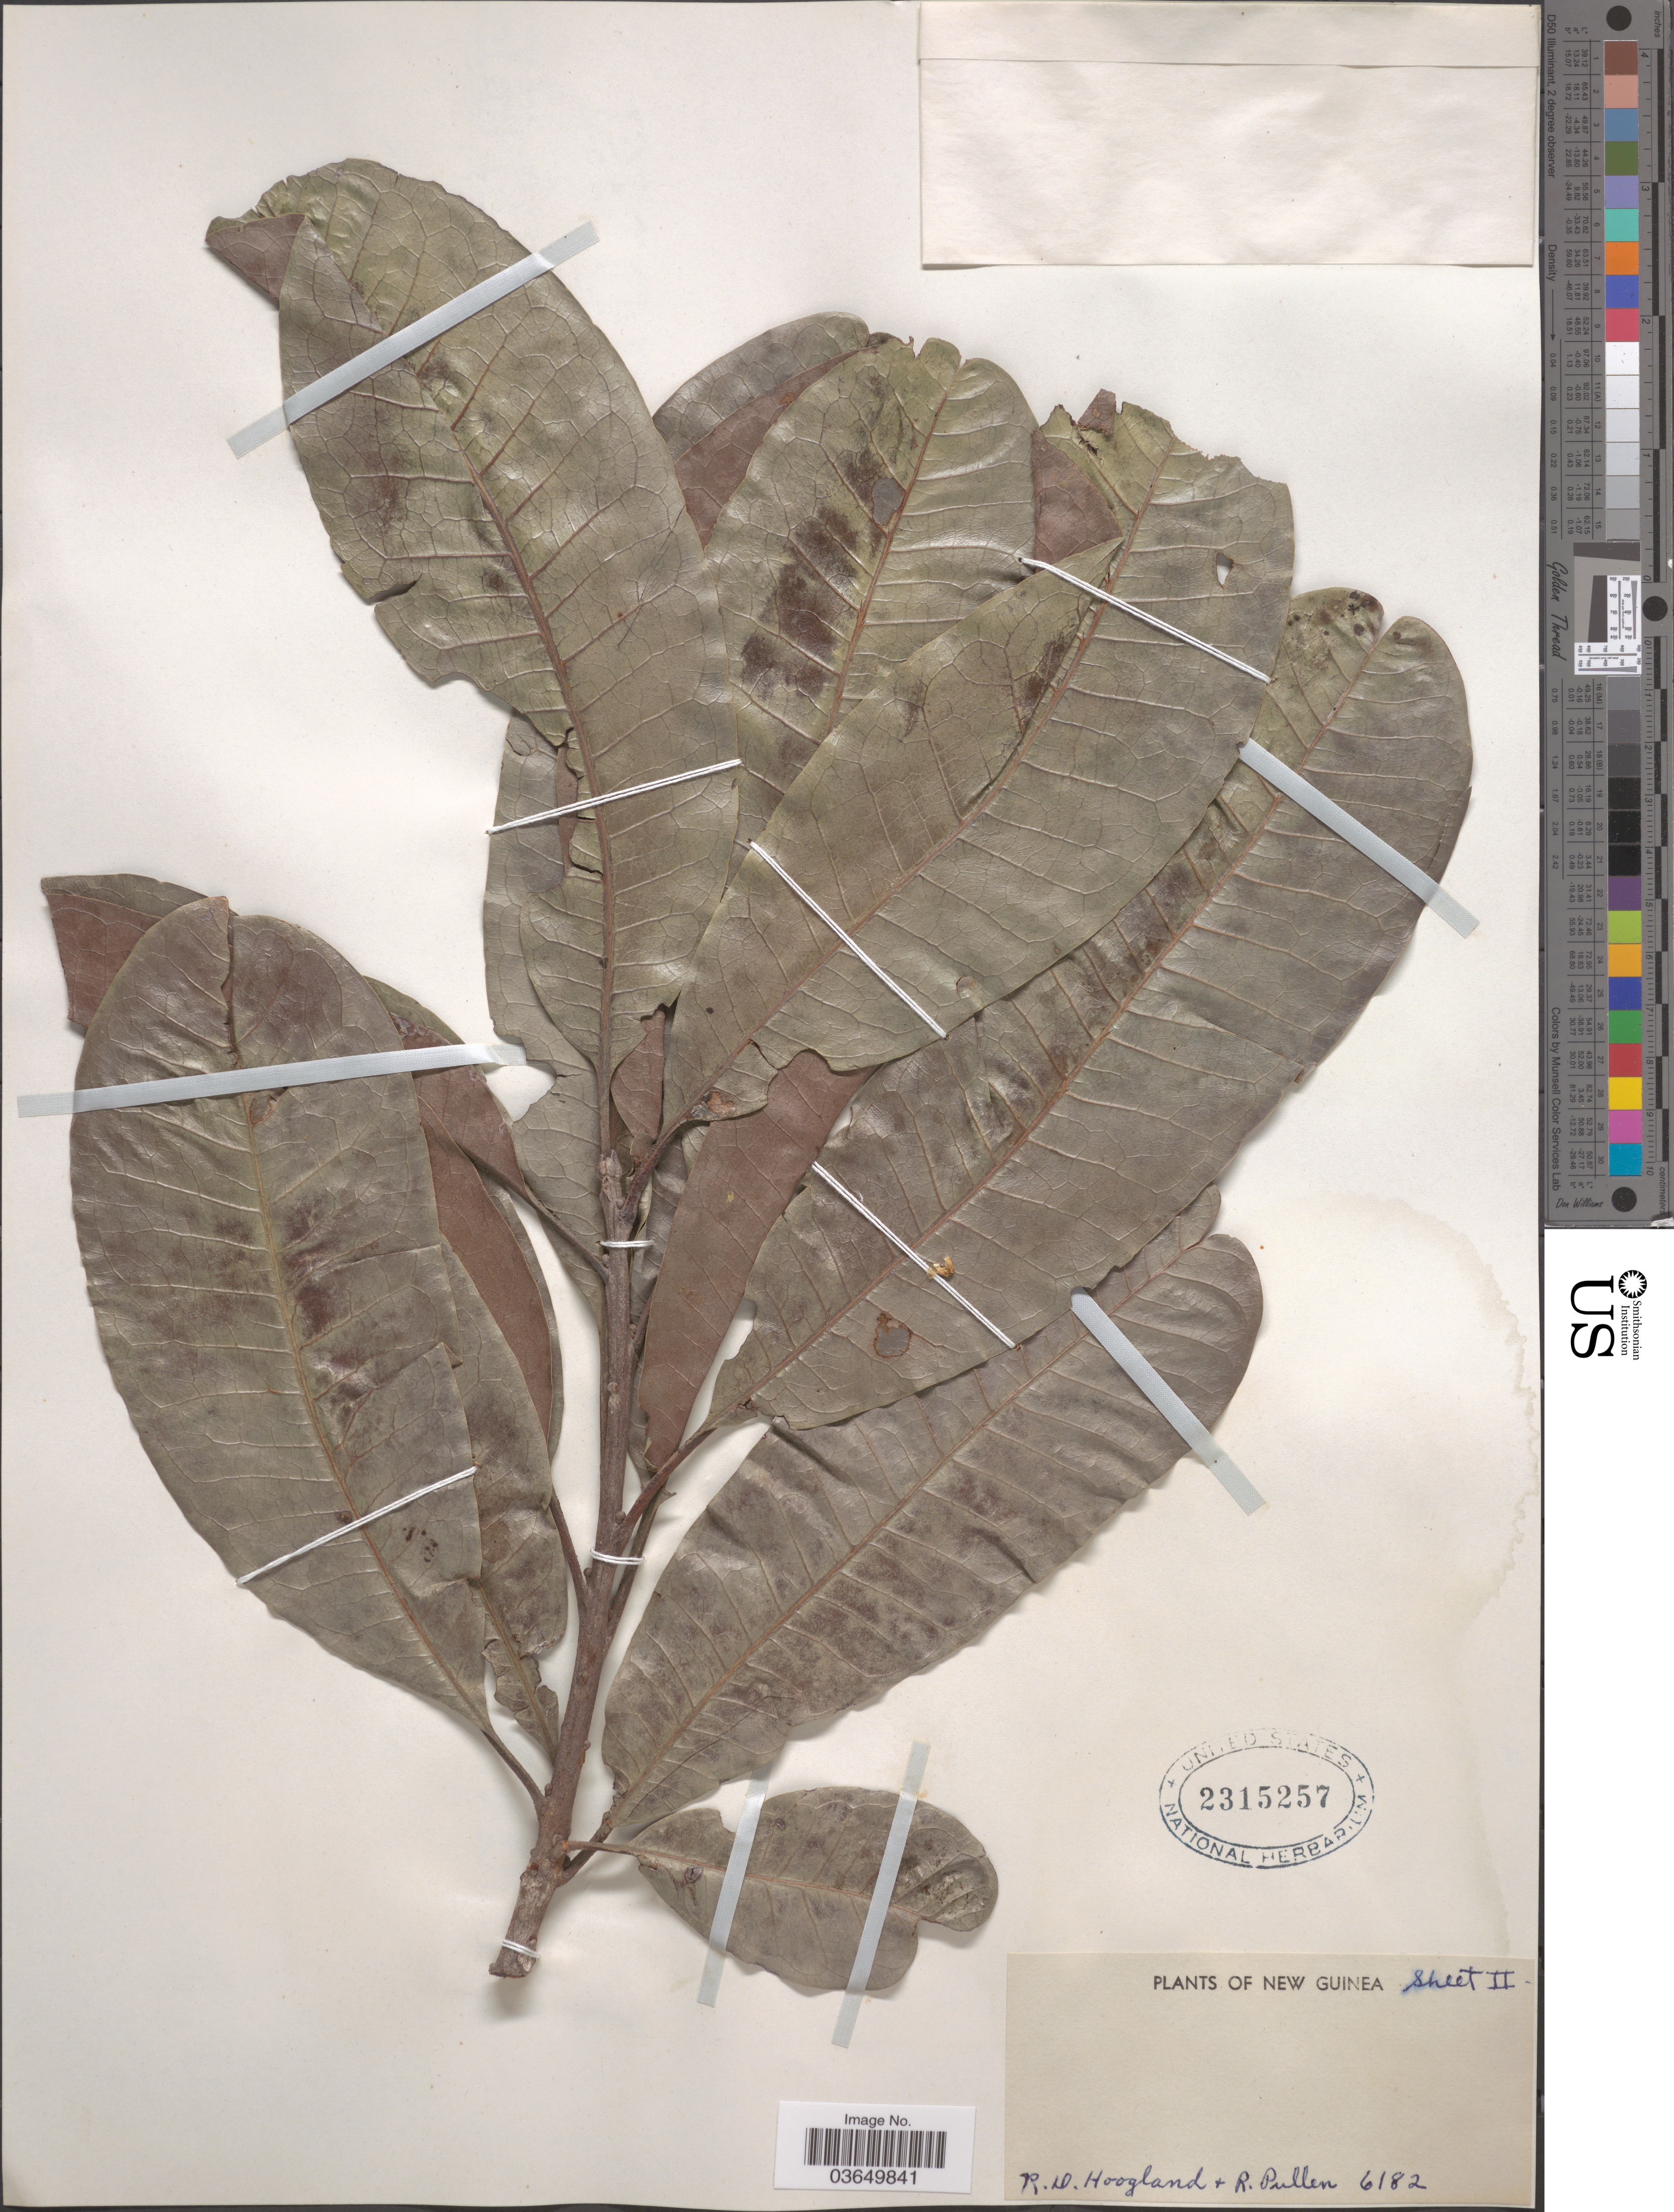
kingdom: Plantae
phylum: Tracheophyta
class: Magnoliopsida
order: Proteales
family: Proteaceae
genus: Helicia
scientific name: Helicia sp.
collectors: R. D. Hoogland & R. Pullen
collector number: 6182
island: New Guinea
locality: New Guinea.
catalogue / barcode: US 2315257